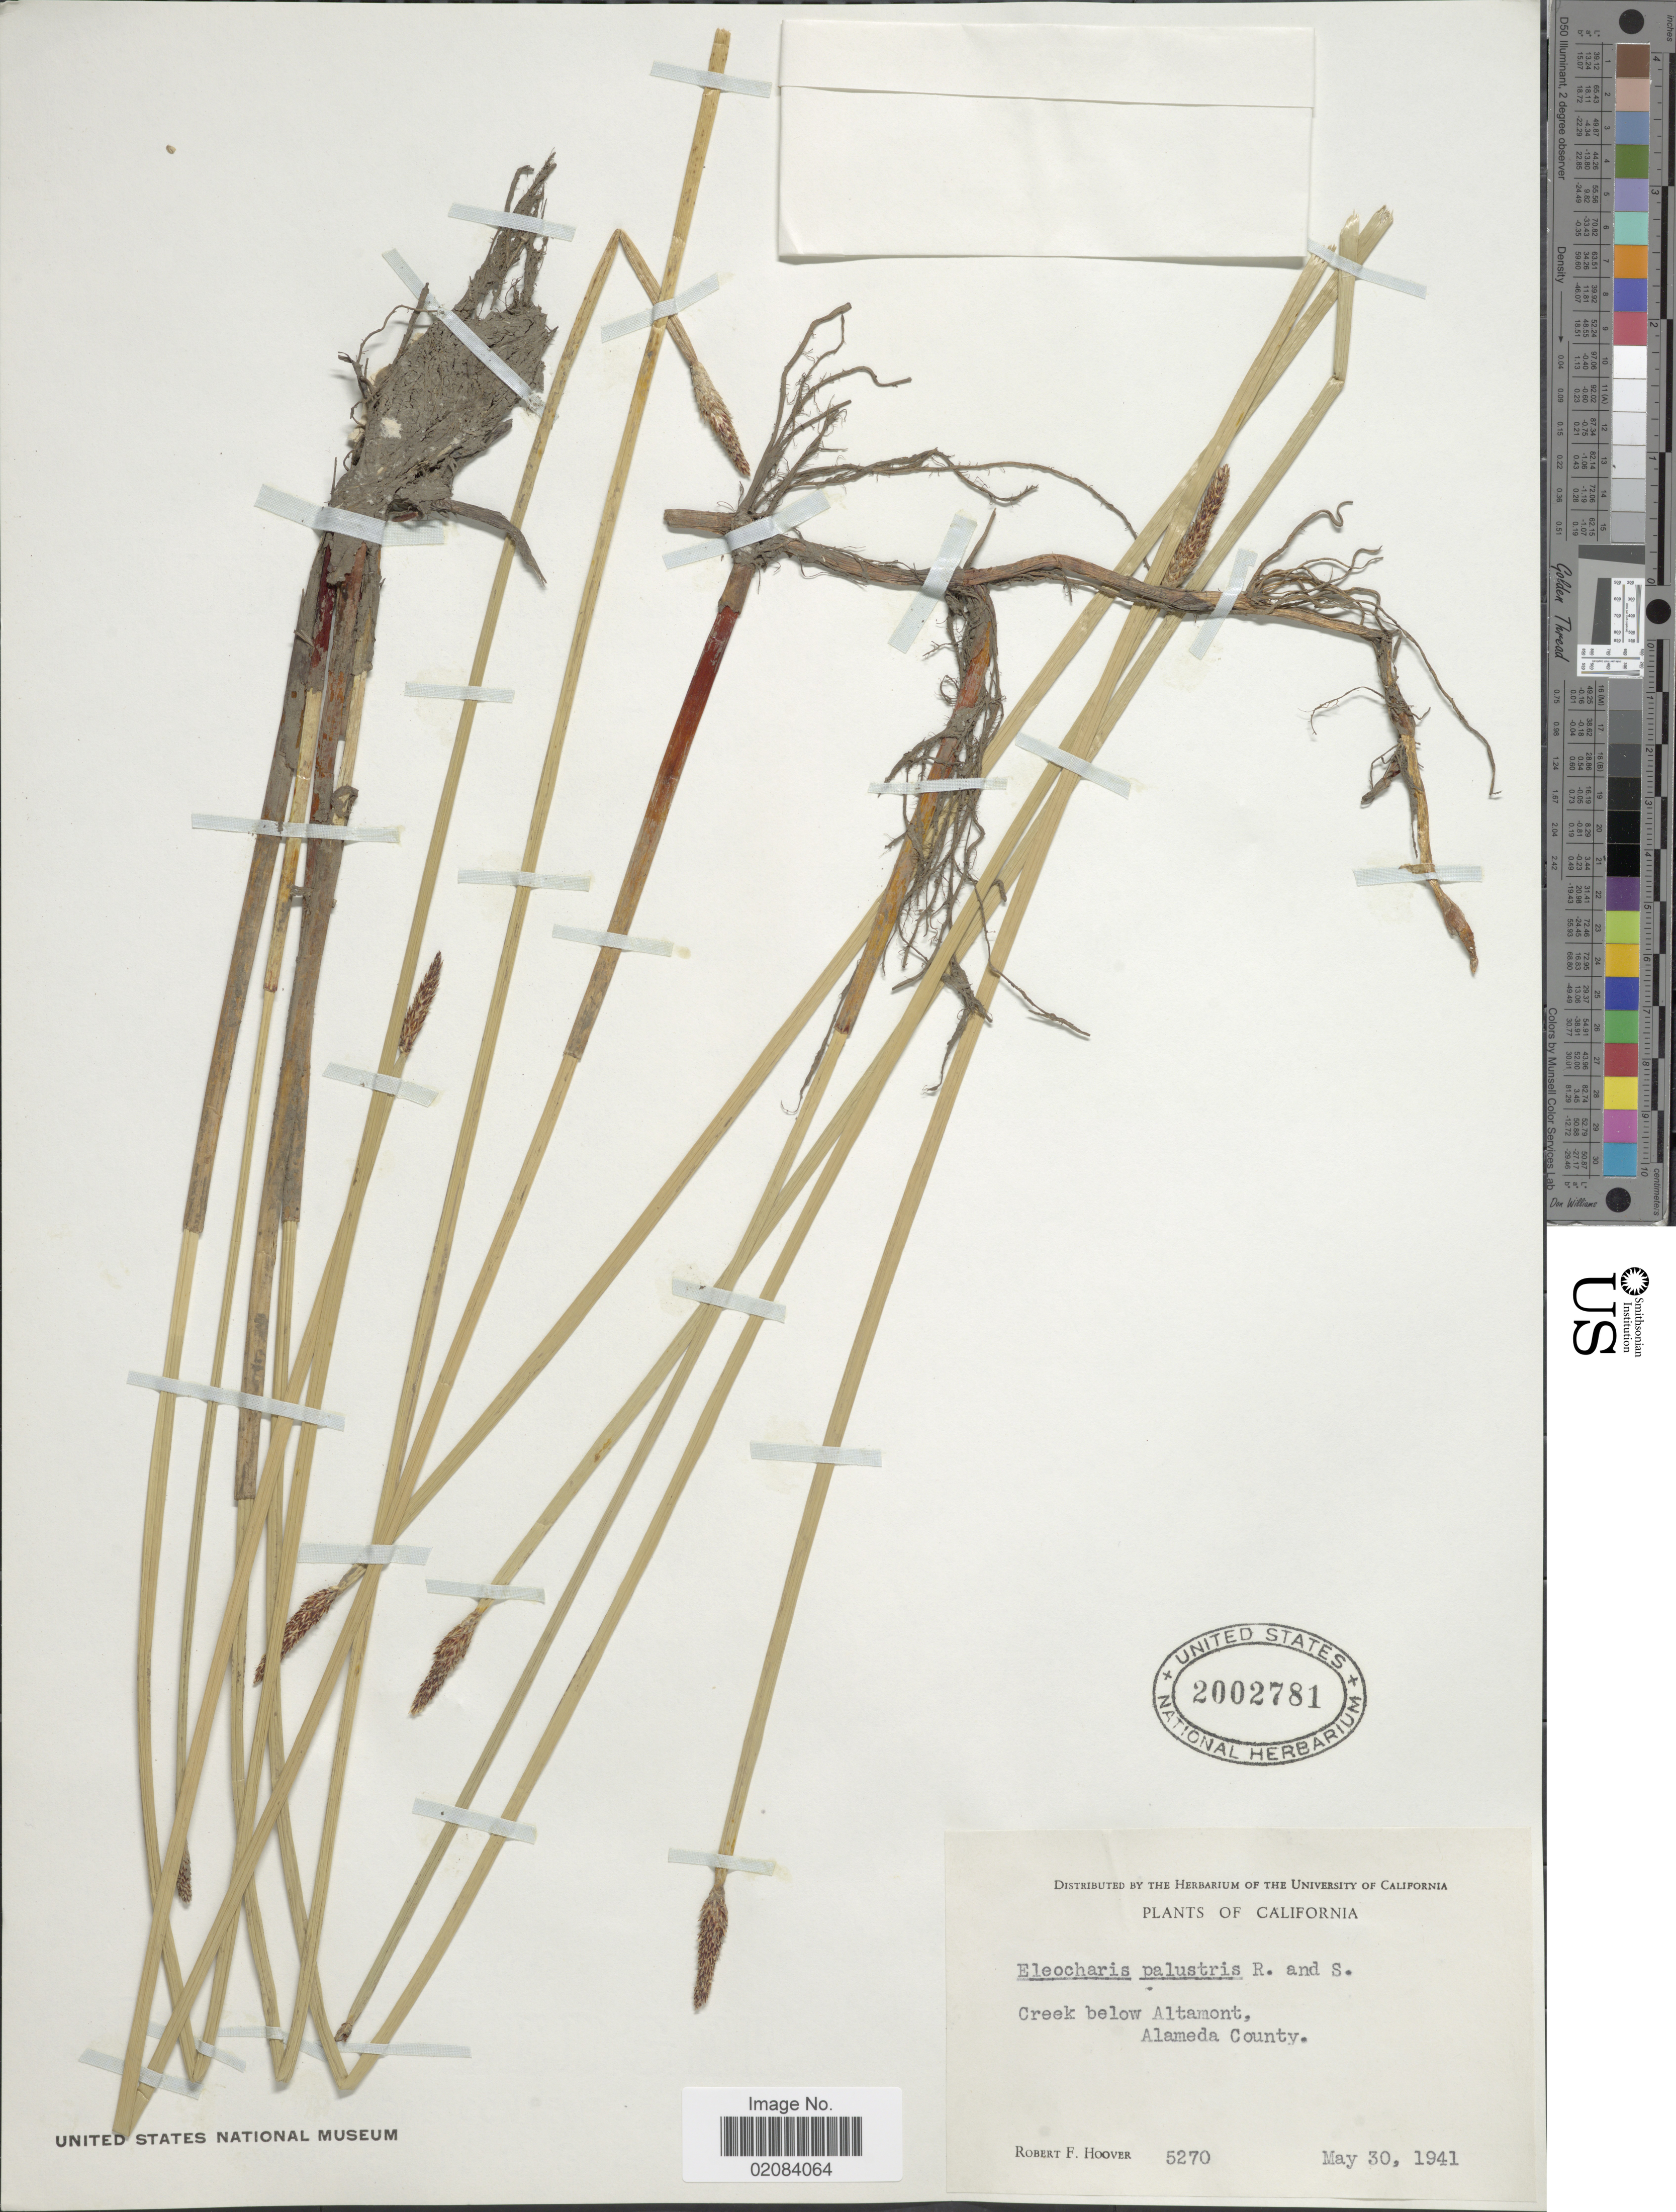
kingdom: Plantae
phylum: Tracheophyta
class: Liliopsida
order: Poales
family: Cyperaceae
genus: Eleocharis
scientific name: Eleocharis palustris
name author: (L.) Roem. & Schult.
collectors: R. F. Hoover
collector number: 5270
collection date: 1941-05-30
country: United States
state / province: California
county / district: Alameda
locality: Creek below Altamont Alameda County.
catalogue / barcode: US 2002781